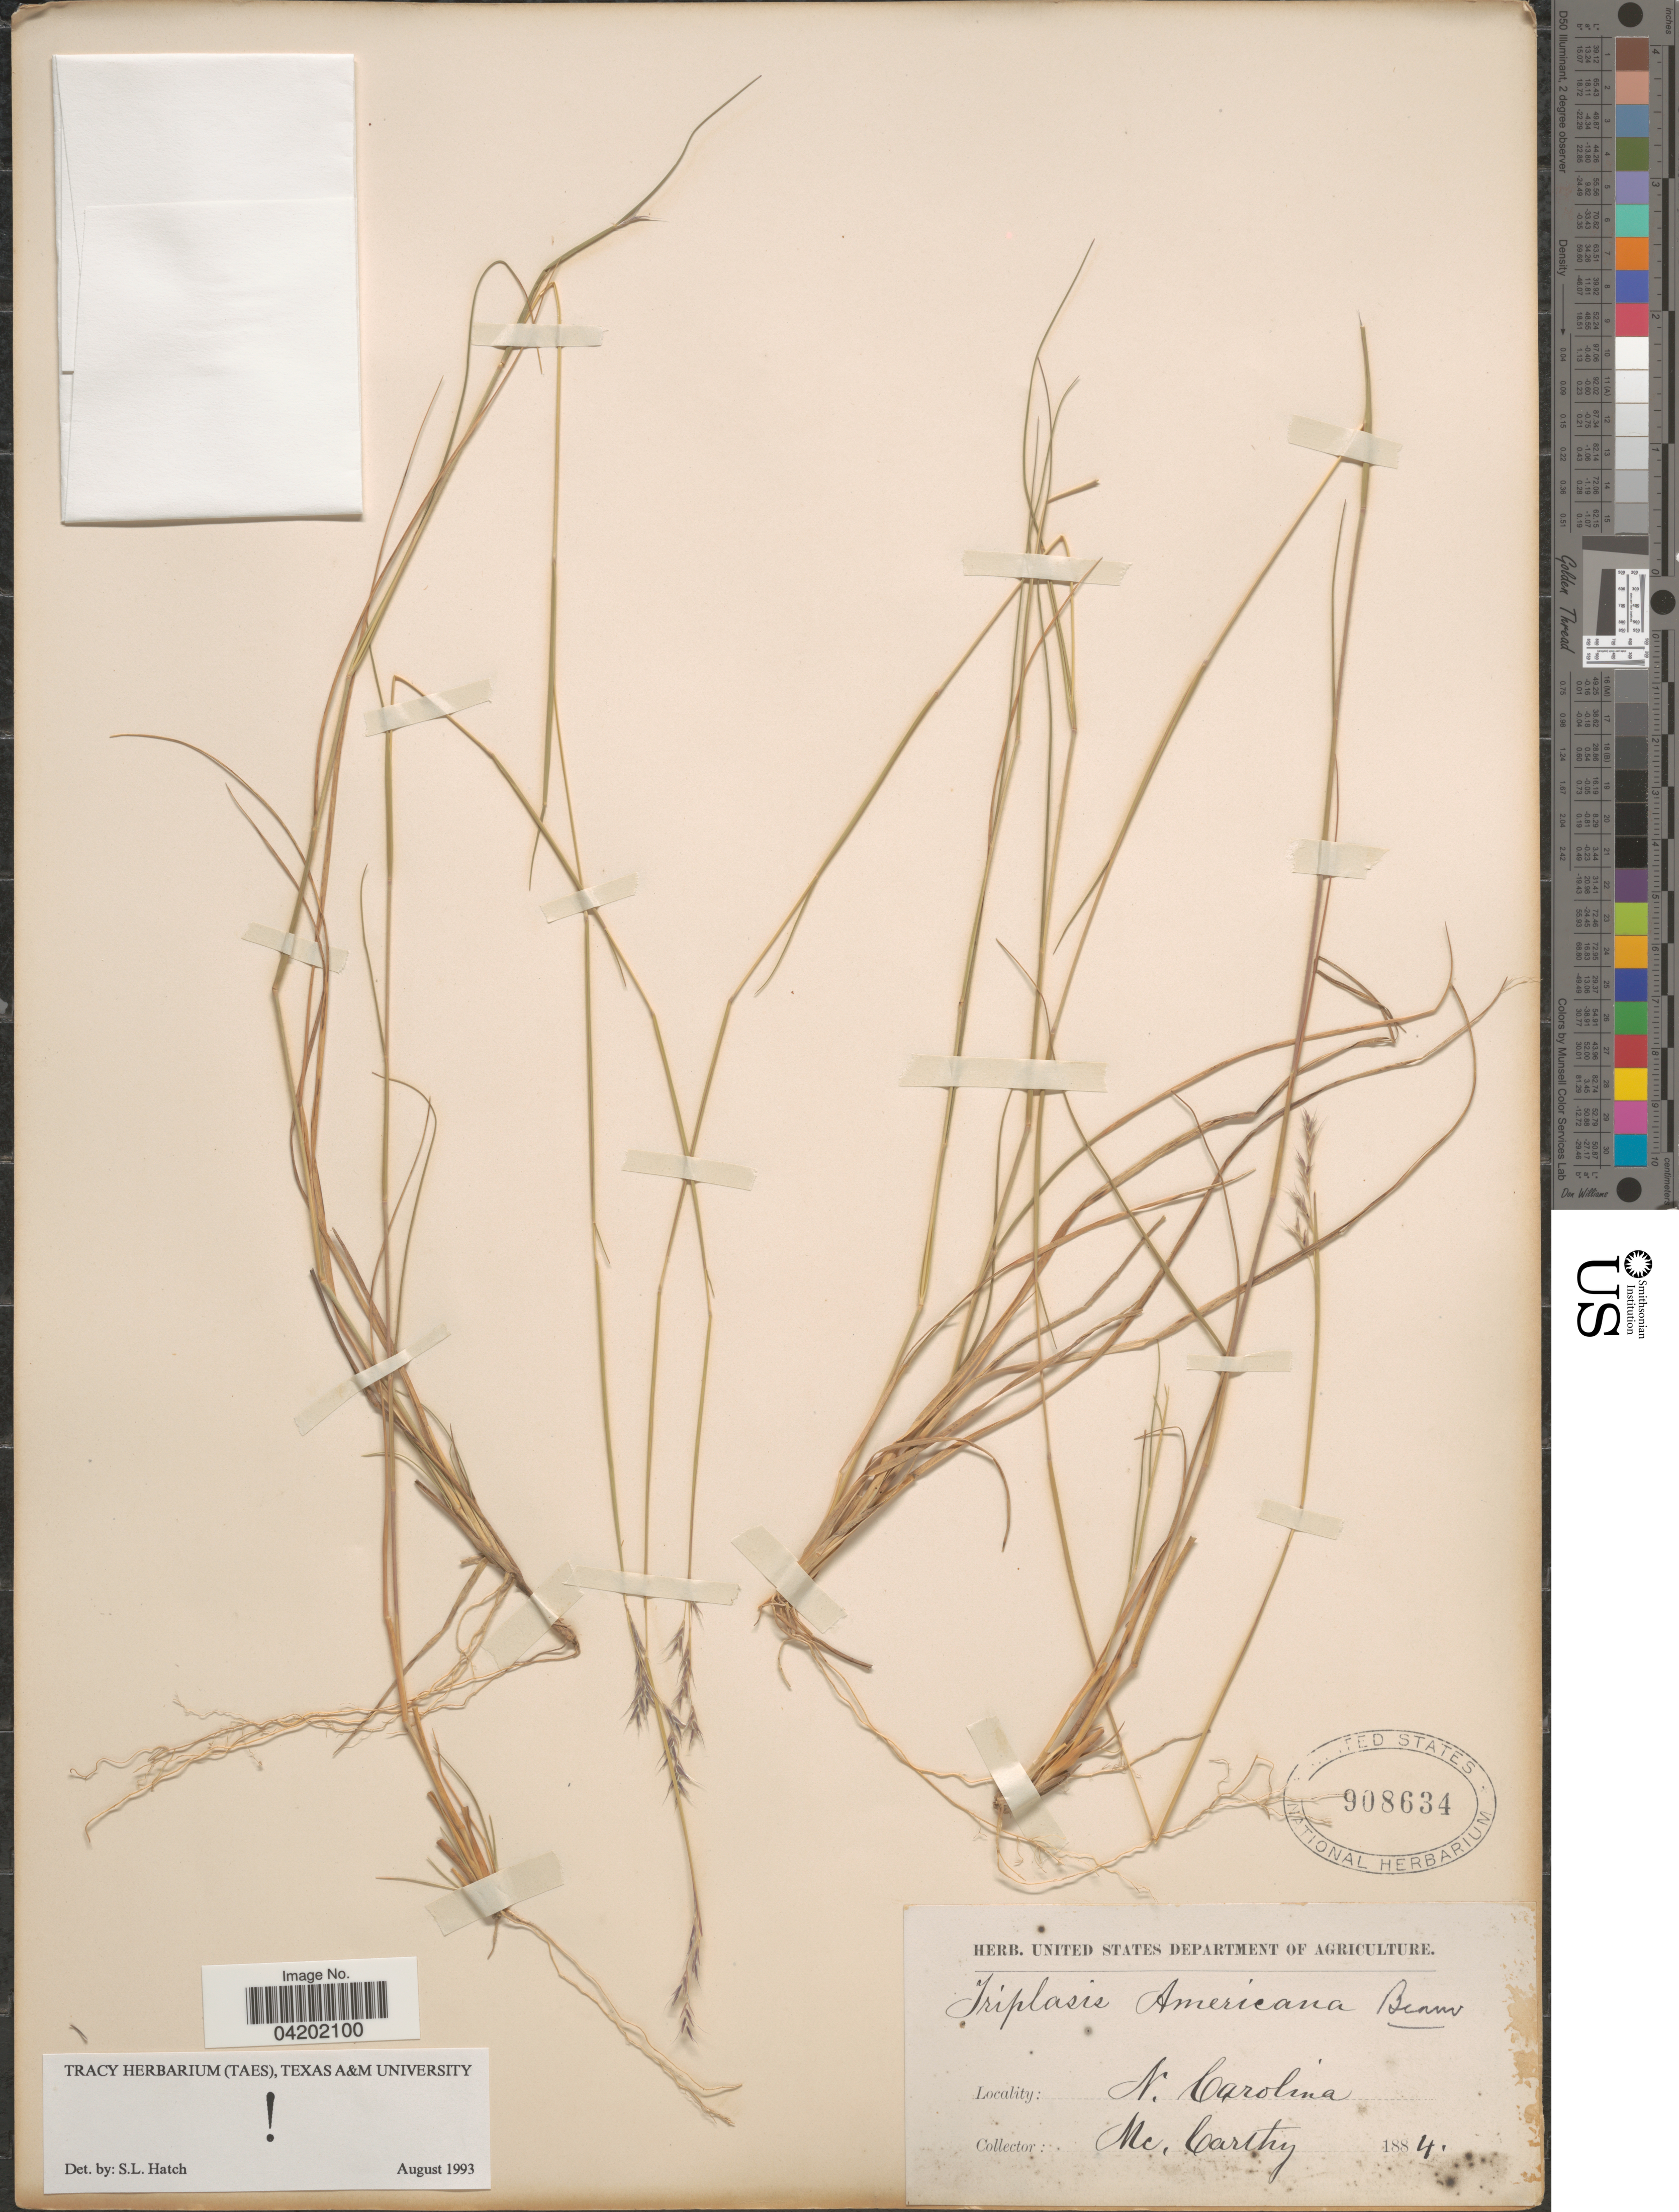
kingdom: Plantae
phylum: Tracheophyta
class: Liliopsida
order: Poales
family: Poaceae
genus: Triplasis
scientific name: Triplasis americana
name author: P. Beauv.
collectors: -- McCarthy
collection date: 1884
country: United States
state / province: North Carolina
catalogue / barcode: US 908634